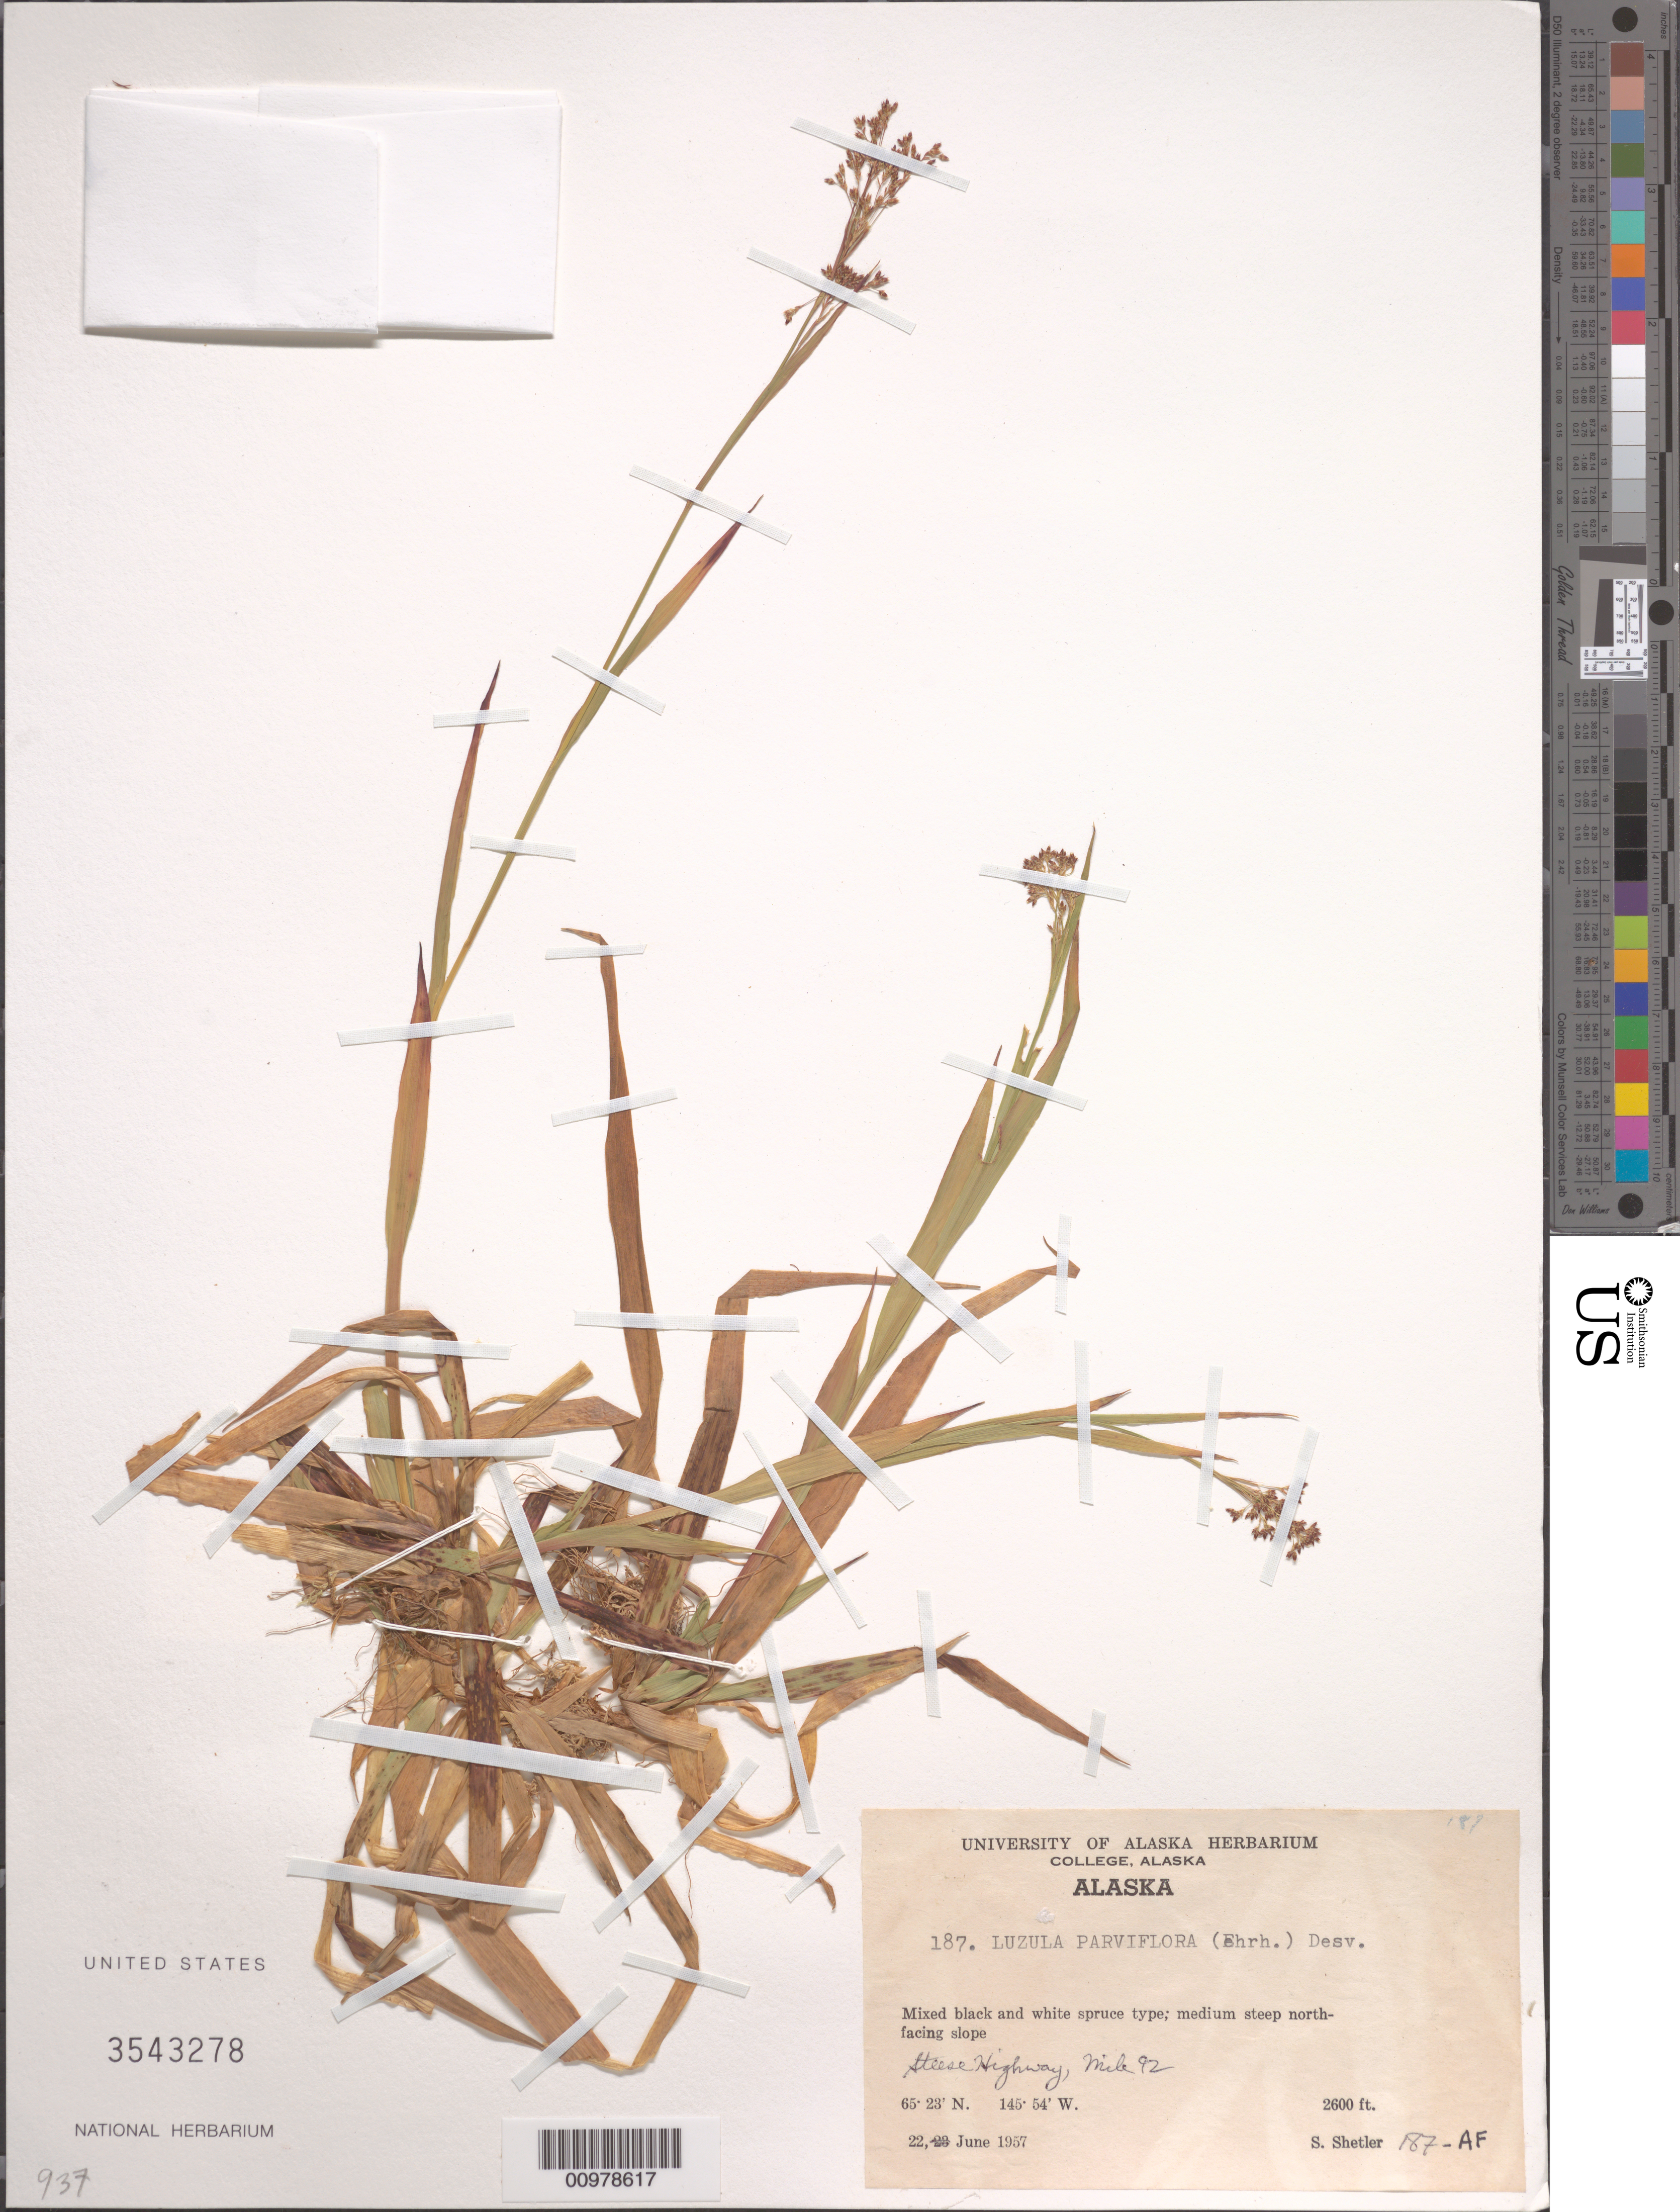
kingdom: Plantae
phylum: Tracheophyta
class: Liliopsida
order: Poales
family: Juncaceae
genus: Luzula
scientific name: Luzula parviflora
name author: (Ehrh.) Desv.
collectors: S. Shetler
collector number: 187-AF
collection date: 1957-06-22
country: United States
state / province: Alaska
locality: Steese Highway, Mile 92.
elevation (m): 792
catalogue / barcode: US 3543278